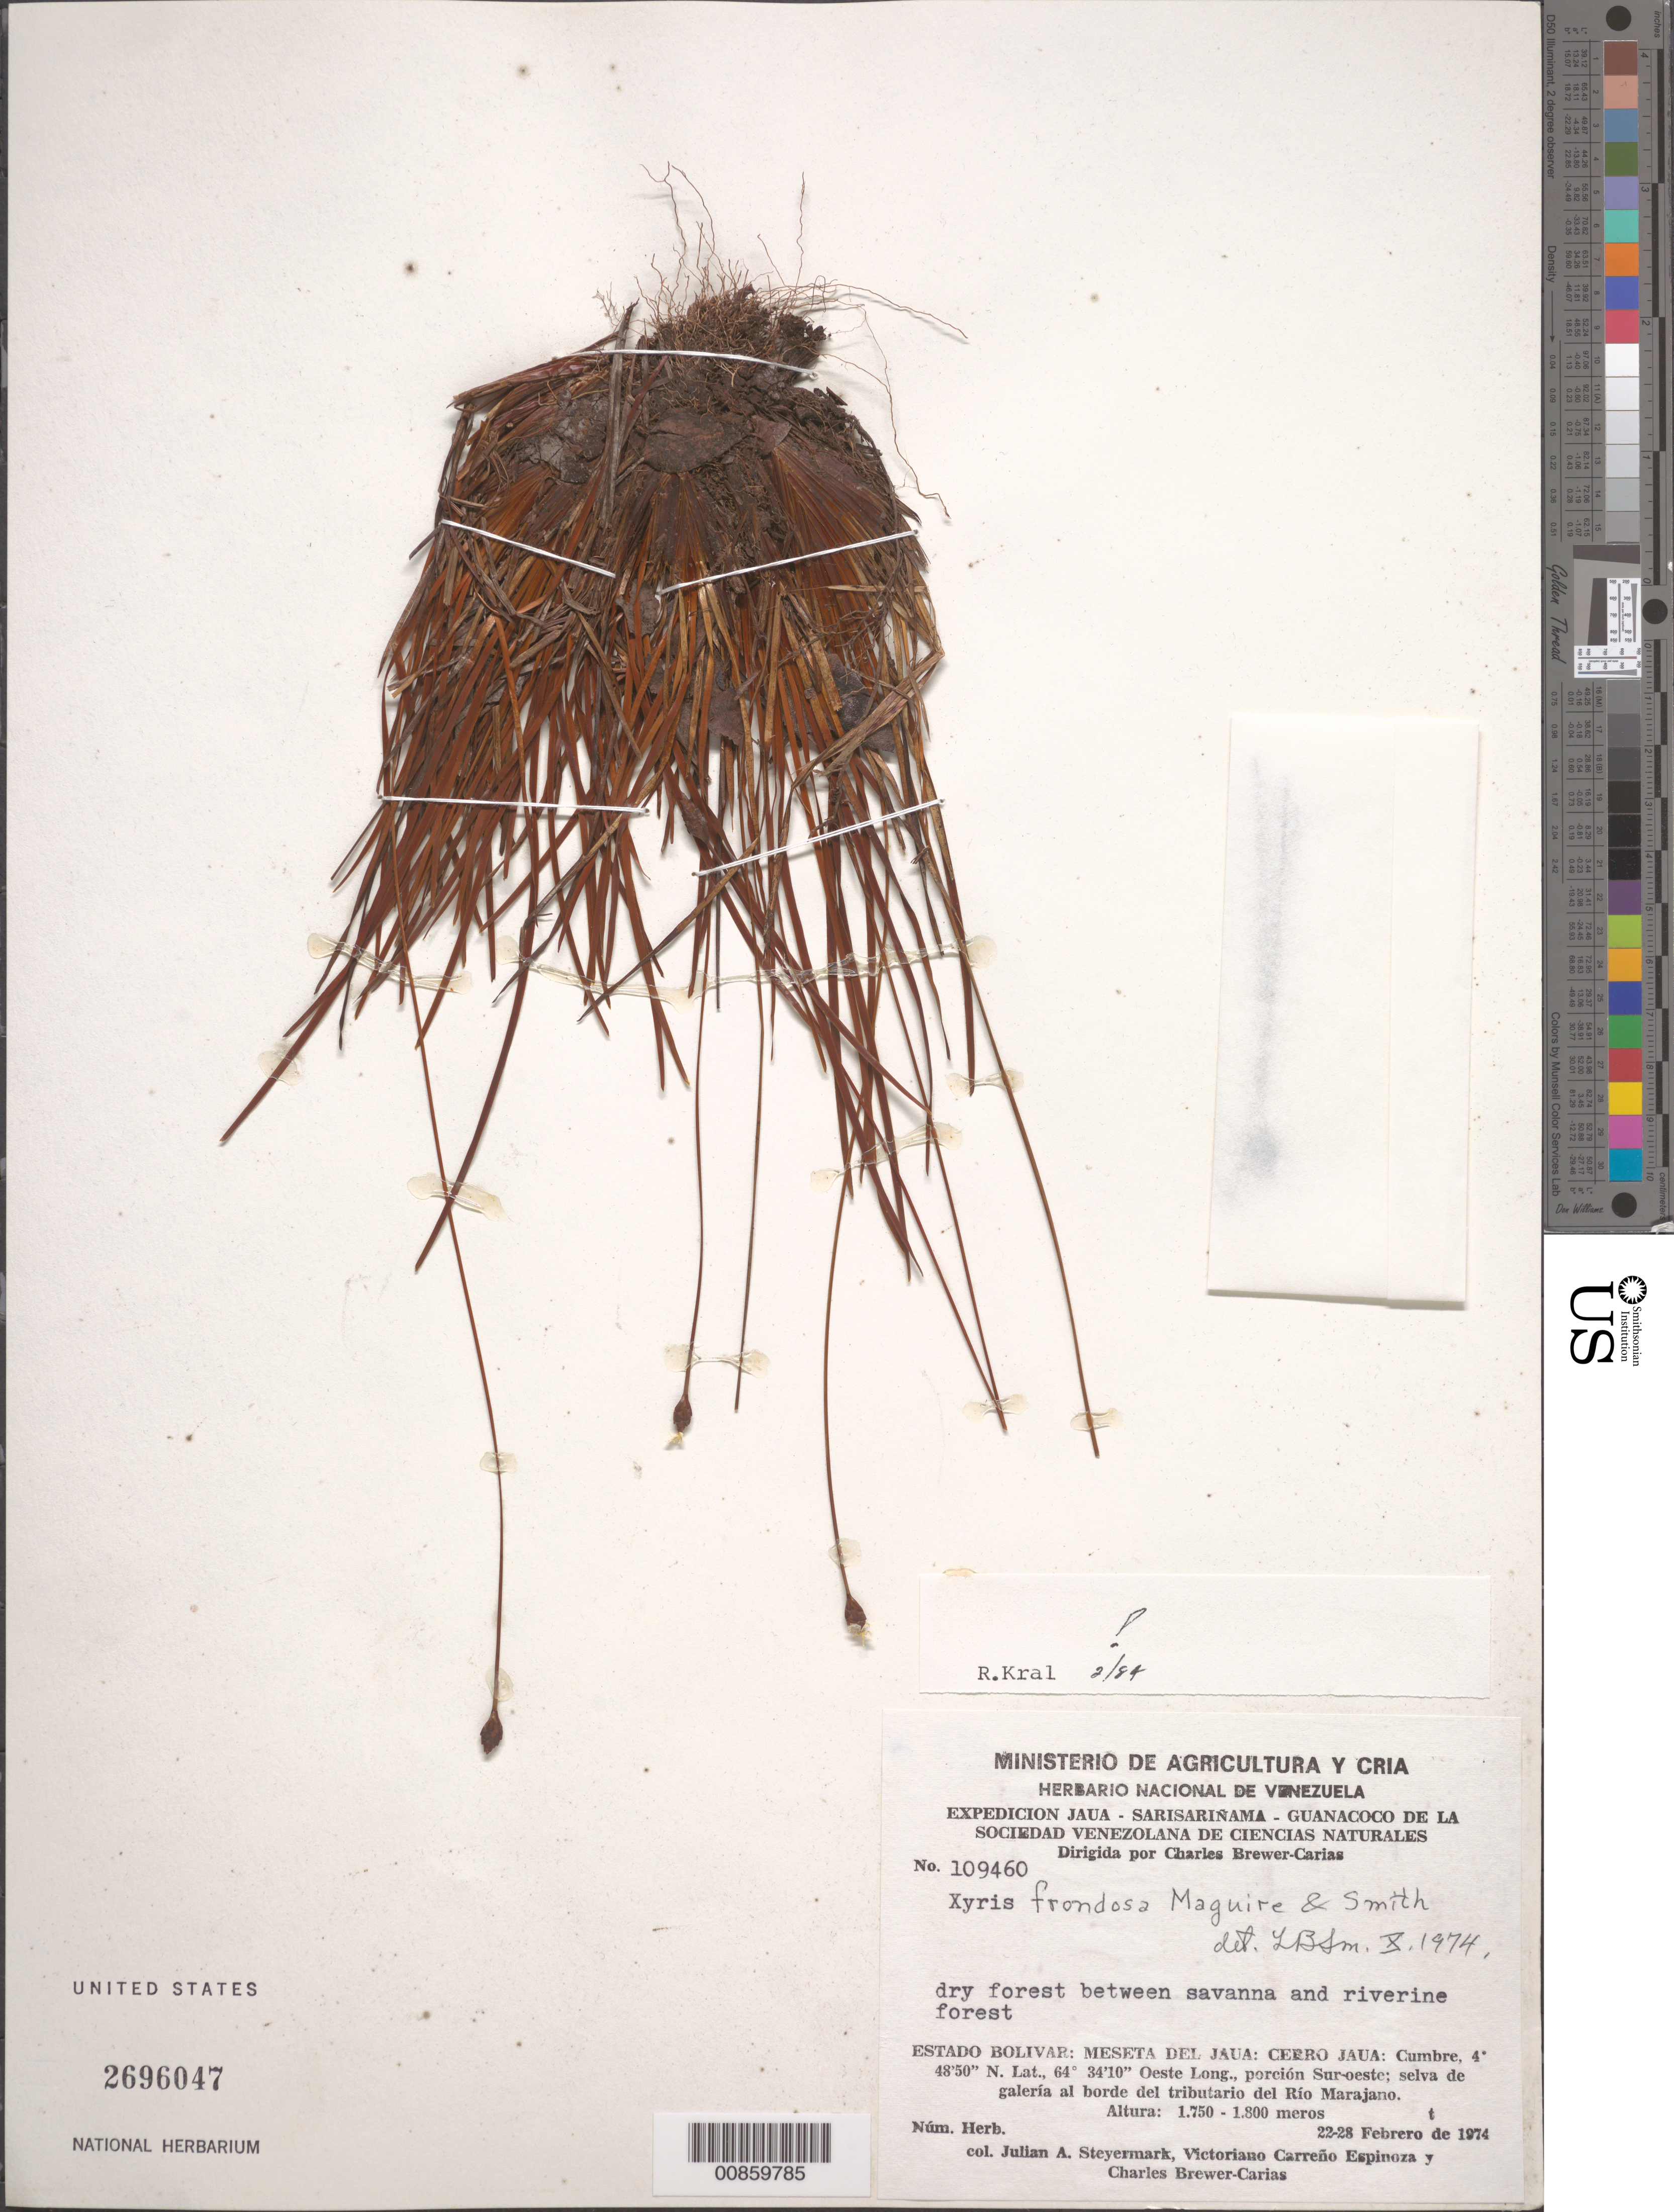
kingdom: Plantae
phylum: Tracheophyta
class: Liliopsida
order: Poales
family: Xyridaceae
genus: Xyris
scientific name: Xyris frondosa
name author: Maguire & L.B. Sm.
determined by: Smith, Lyman B., (US), NMNH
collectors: J. Steyermark, V. Carreño E. & C. Brewer-Carias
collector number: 109460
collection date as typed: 22-Feb-74 to 28-Feb-74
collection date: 1974-02-22/1974-02-28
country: Venezuela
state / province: Bolívar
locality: Meseta del Jaua: Cerro Jaua, cumbre porción SO; al borde del tributario del Río Marajano.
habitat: Dry forest between savanna and riverine forest; selva de galería.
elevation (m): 1750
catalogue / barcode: US 2696047